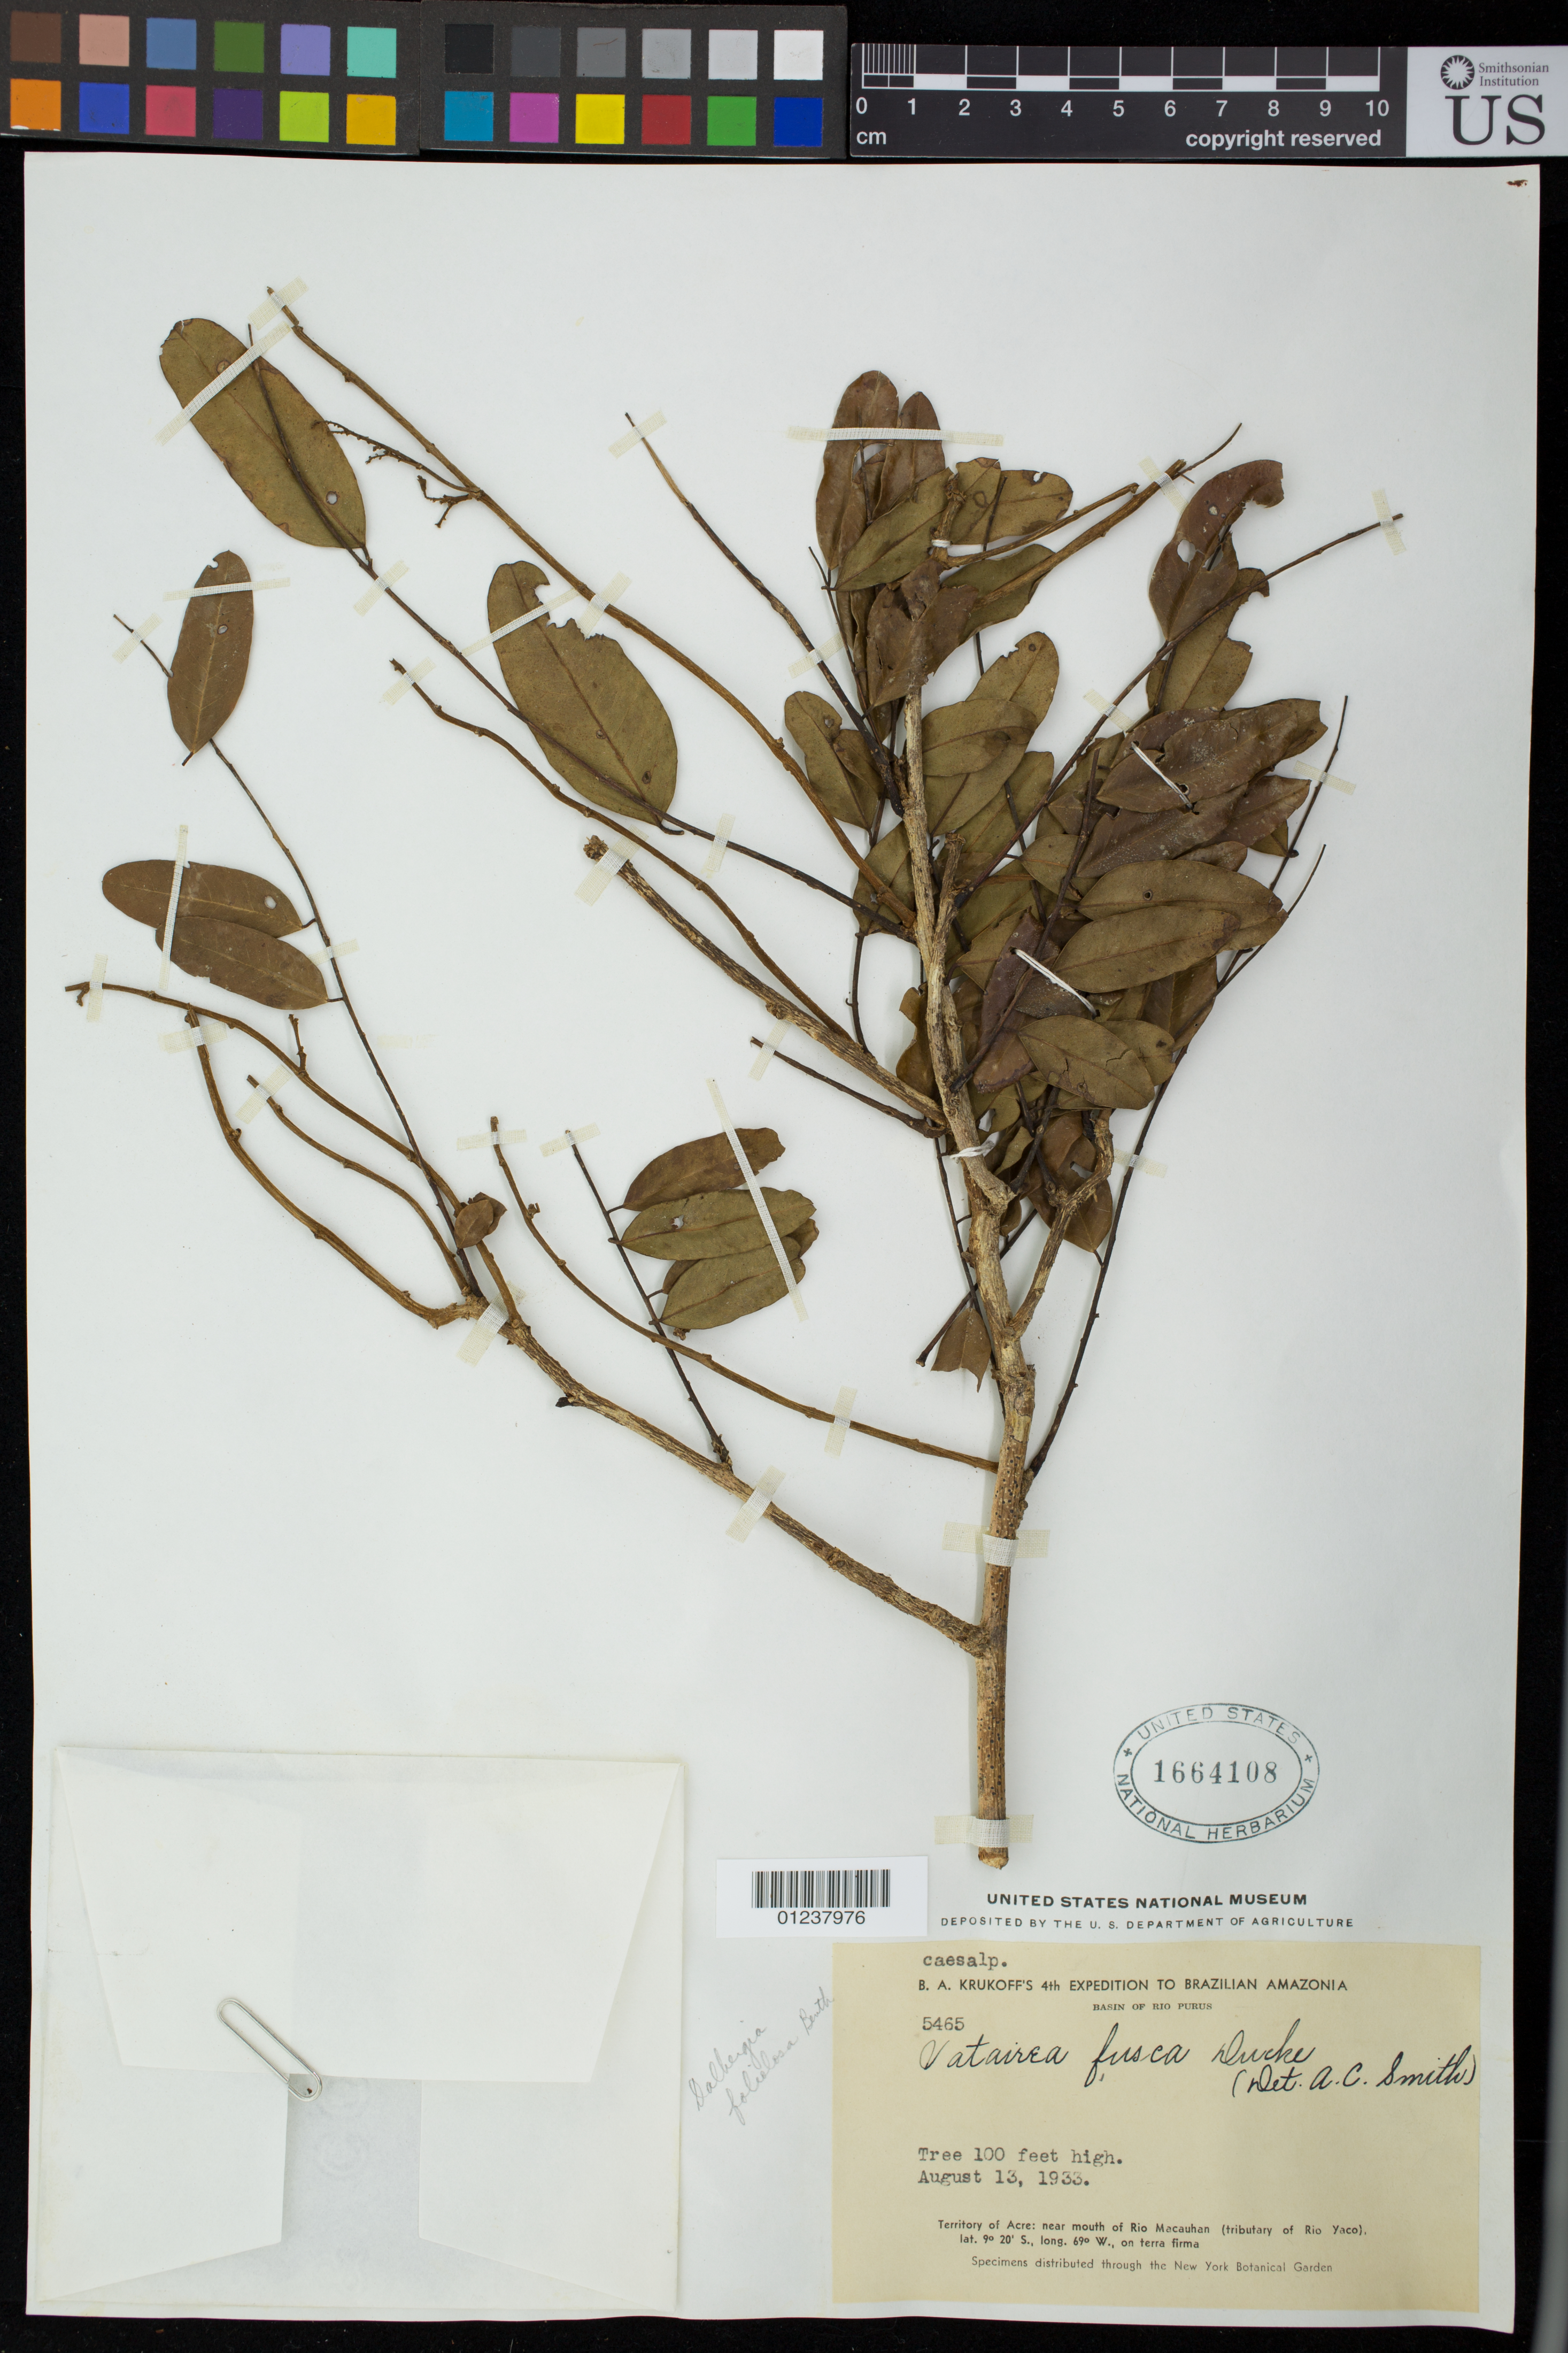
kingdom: Plantae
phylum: Tracheophyta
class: Magnoliopsida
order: Fabales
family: Fabaceae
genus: Dalbergia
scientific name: Dalbergia foliosa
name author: (Benth.) A.M. Carvalho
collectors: B. A. Krukoff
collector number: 5465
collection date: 1933-08-13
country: Brazil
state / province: Acre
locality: Territory of Acre: near mouth of Rio Macauhan (tributary of Rio Yaco)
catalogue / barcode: US 1664108